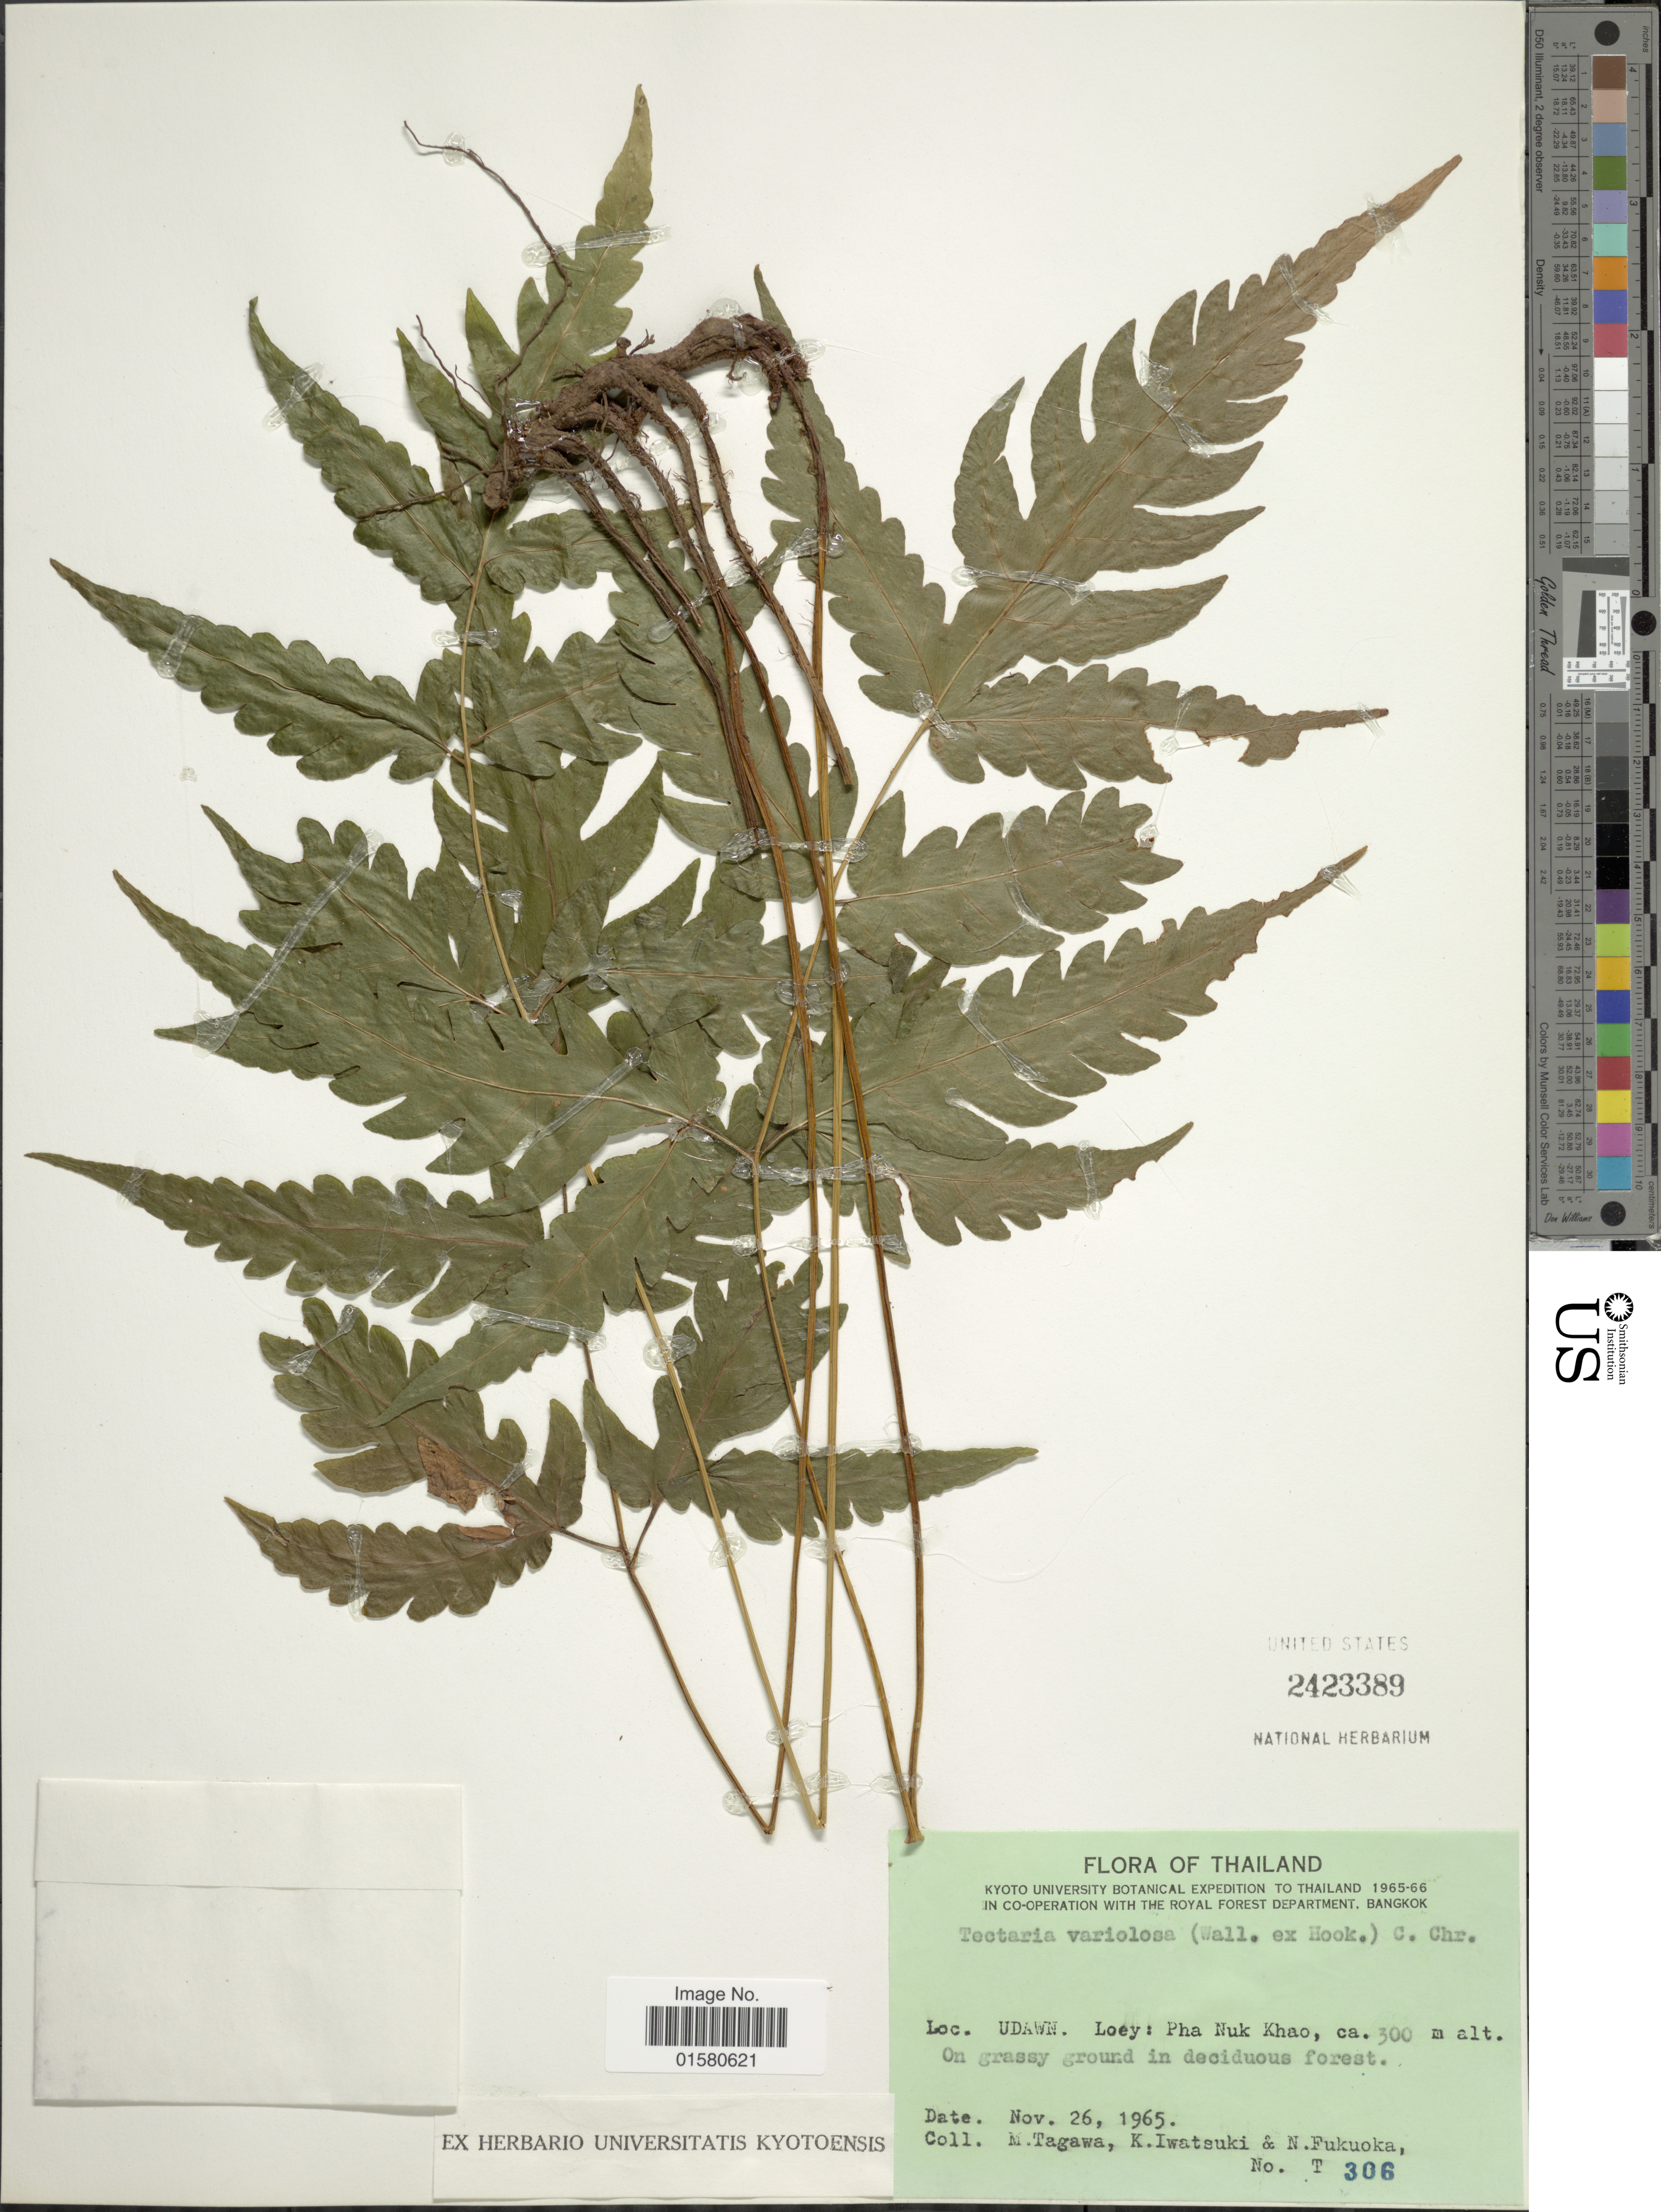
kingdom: Plantae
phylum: Tracheophyta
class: Polypodiopsida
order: Polypodiales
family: Tectariaceae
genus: Tectaria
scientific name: Tectaria variolosa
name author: (Wall. ex Hook.) C. Chr.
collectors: M. Tagawa, K. Iwatsuki & N. Fukuoka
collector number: T 306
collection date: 1965-11-26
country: Thailand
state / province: Loei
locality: Udawn: Loey: Pha Nuk Khao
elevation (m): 300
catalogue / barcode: US 2423389